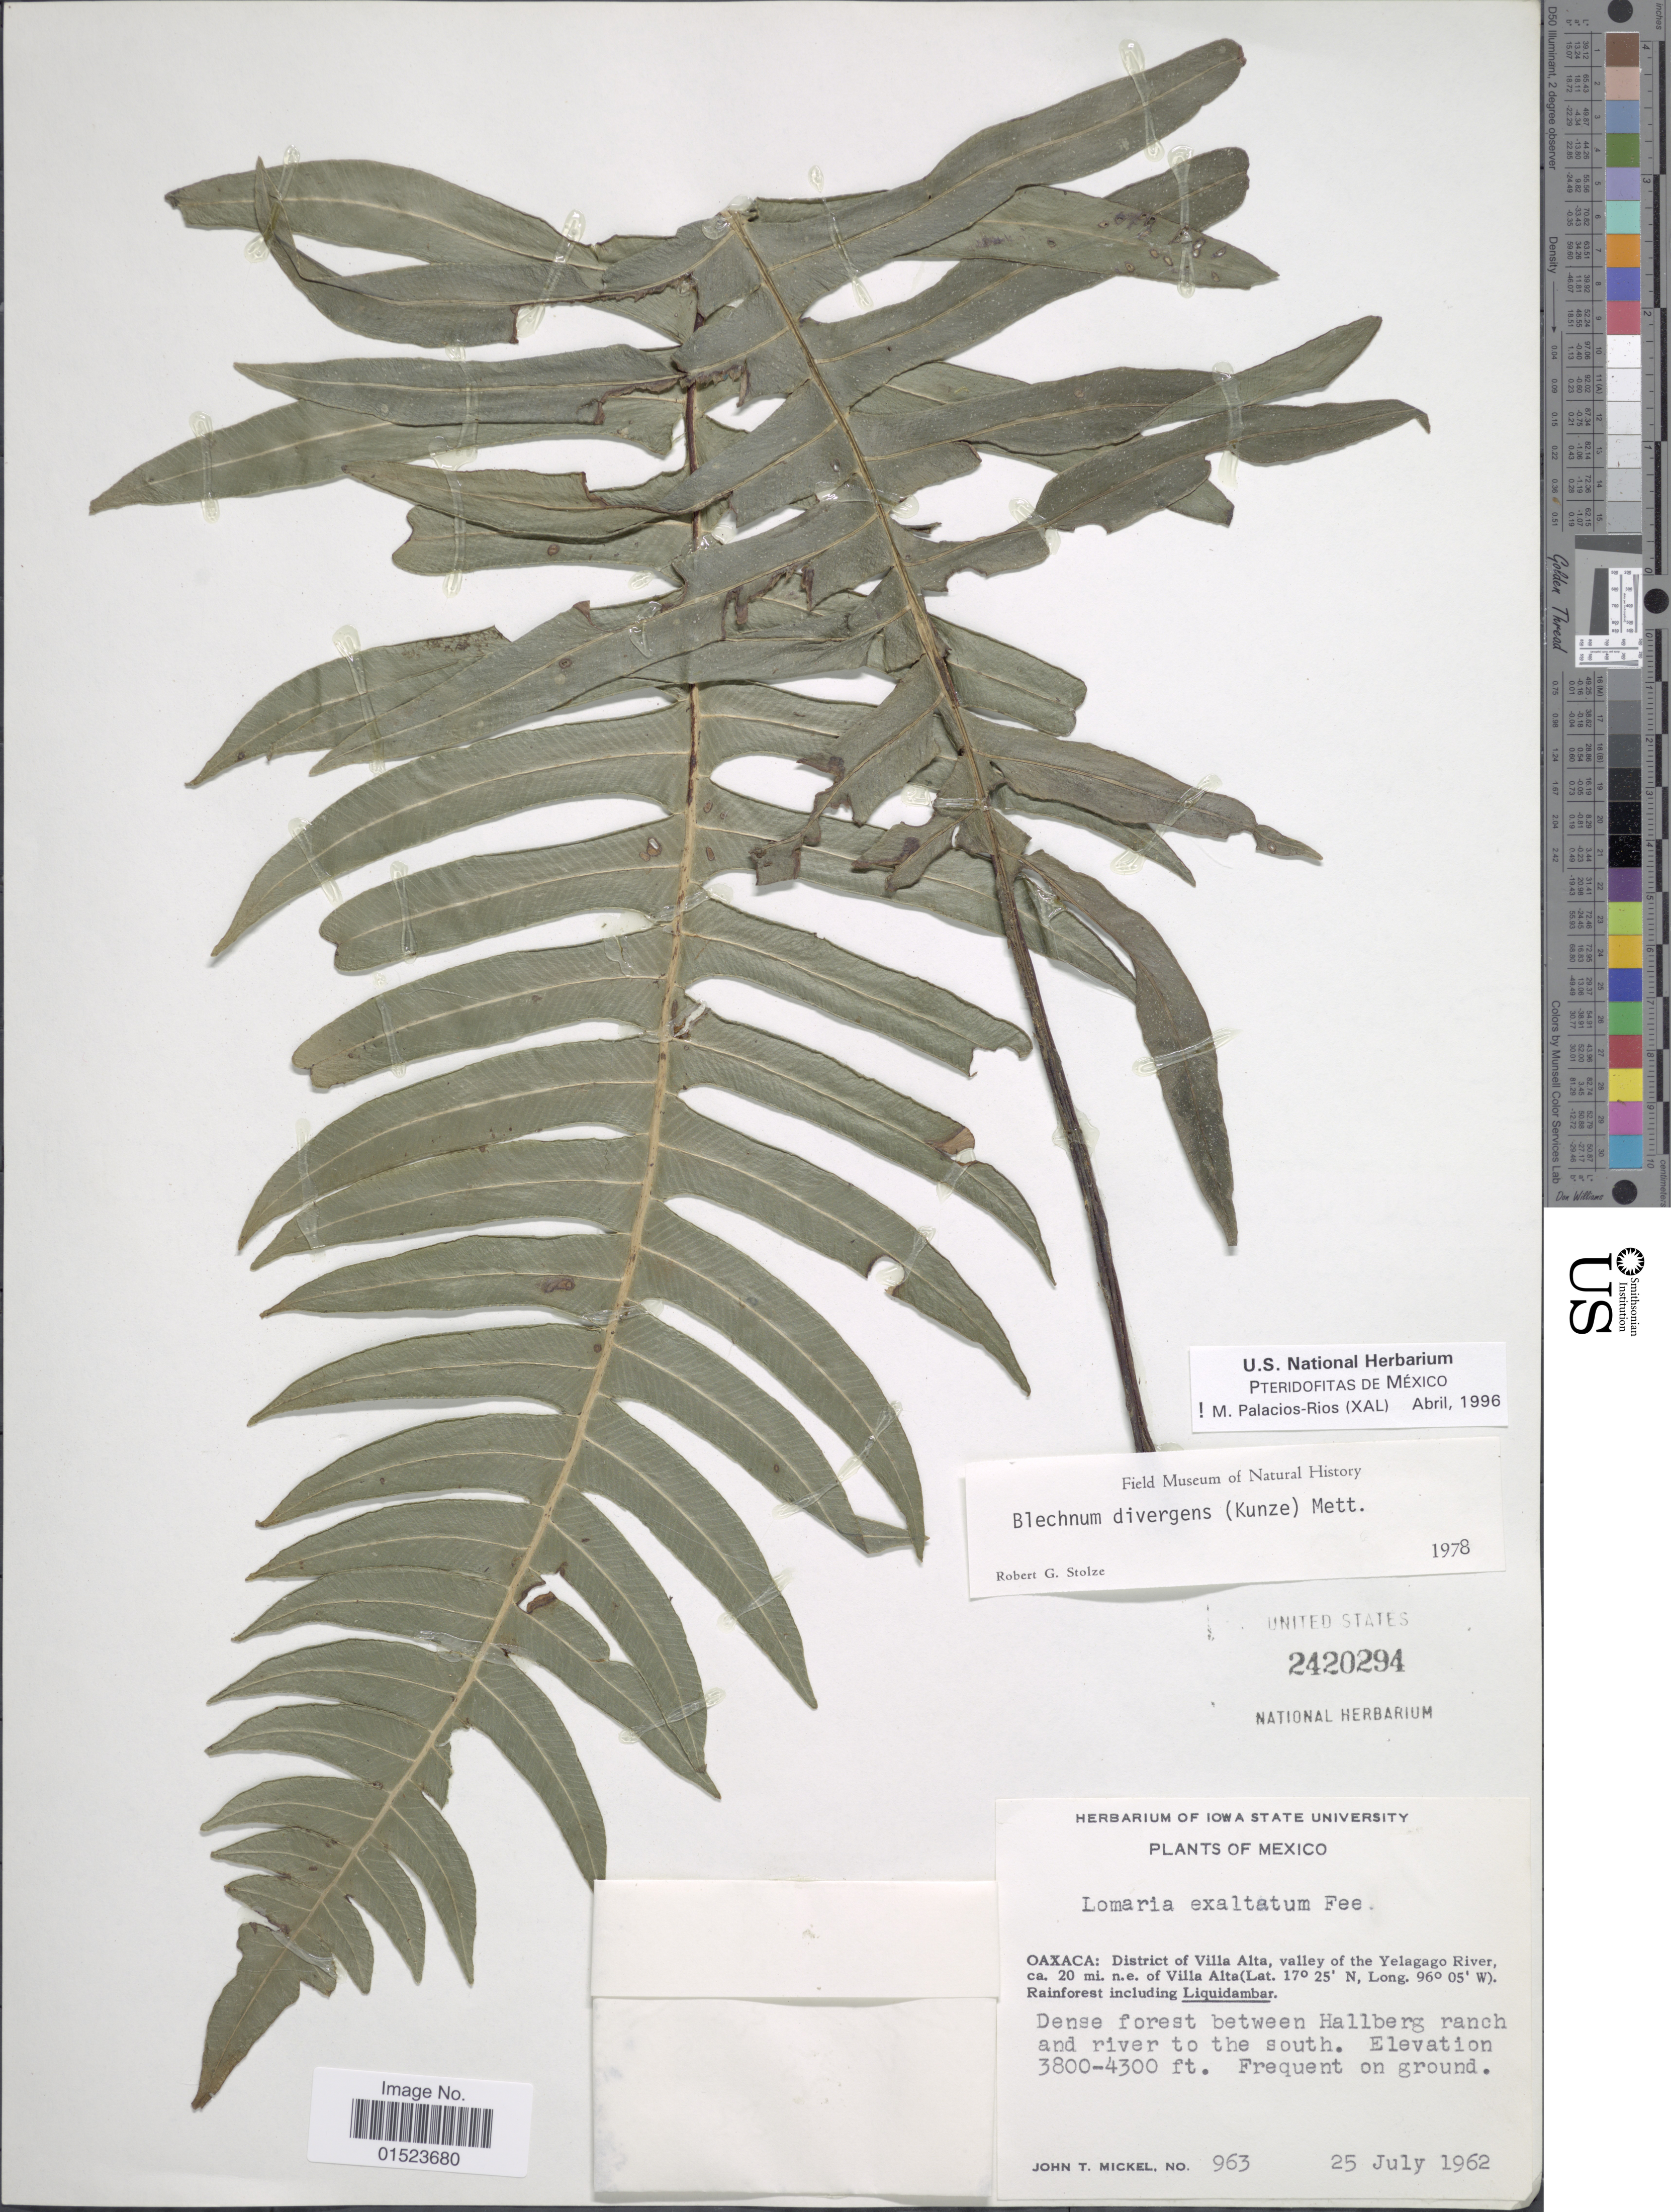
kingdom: Plantae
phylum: Tracheophyta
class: Polypodiopsida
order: Polypodiales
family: Blechnaceae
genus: Blechnum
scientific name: Blechnum divergens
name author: (Kunze) Mett.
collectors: J. T. Mickel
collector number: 963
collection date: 1962-07-25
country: Mexico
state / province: Oaxaca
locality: District of Villa Alta, valley of the Yelagago River, ca. 20 mi. n.e. of Villa Alta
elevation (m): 1158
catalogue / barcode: US 2420294